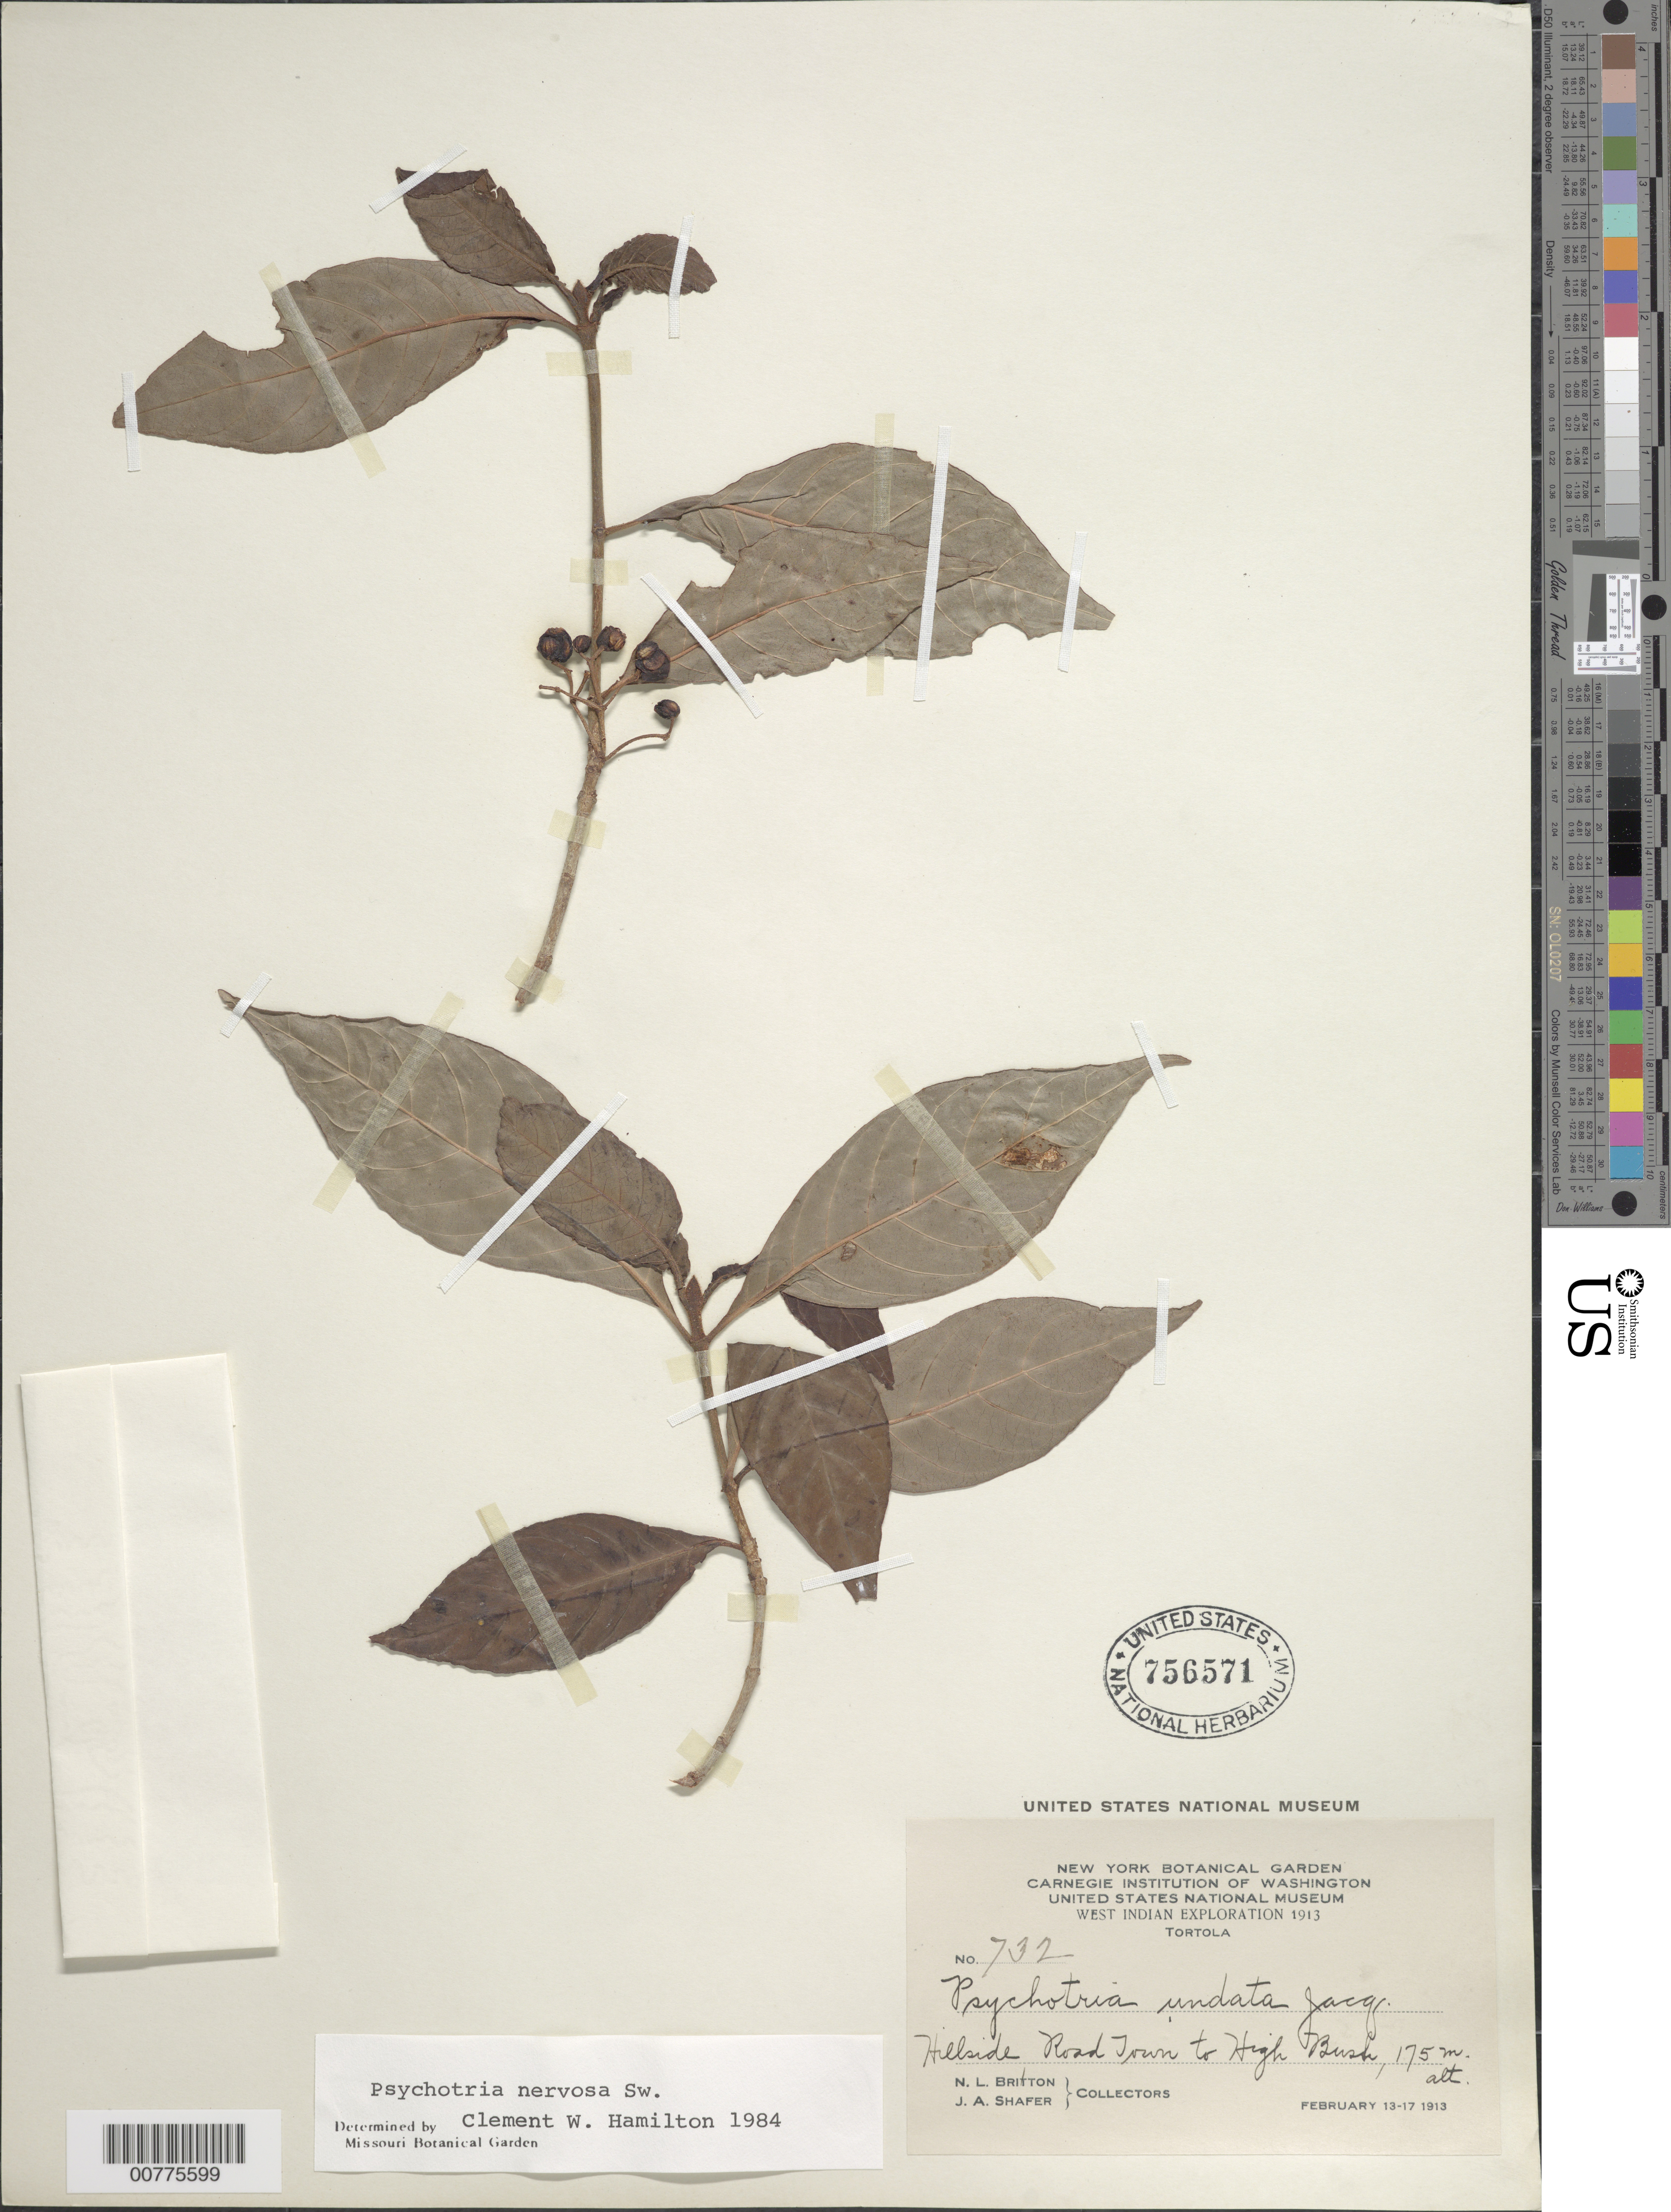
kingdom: Plantae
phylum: Tracheophyta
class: Magnoliopsida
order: Gentianales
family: Rubiaceae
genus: Psychotria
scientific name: Psychotria nervosa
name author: Sw.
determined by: Hamilton, C. W.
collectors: N. Britton & J. A. Shafer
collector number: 732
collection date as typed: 13 Feb 1913 to 17 Feb 1913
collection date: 1913-02-13/1913-02-17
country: British Virgin Islands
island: Tortola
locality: Hillside Road Town to High Bush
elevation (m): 175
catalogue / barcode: US 756571